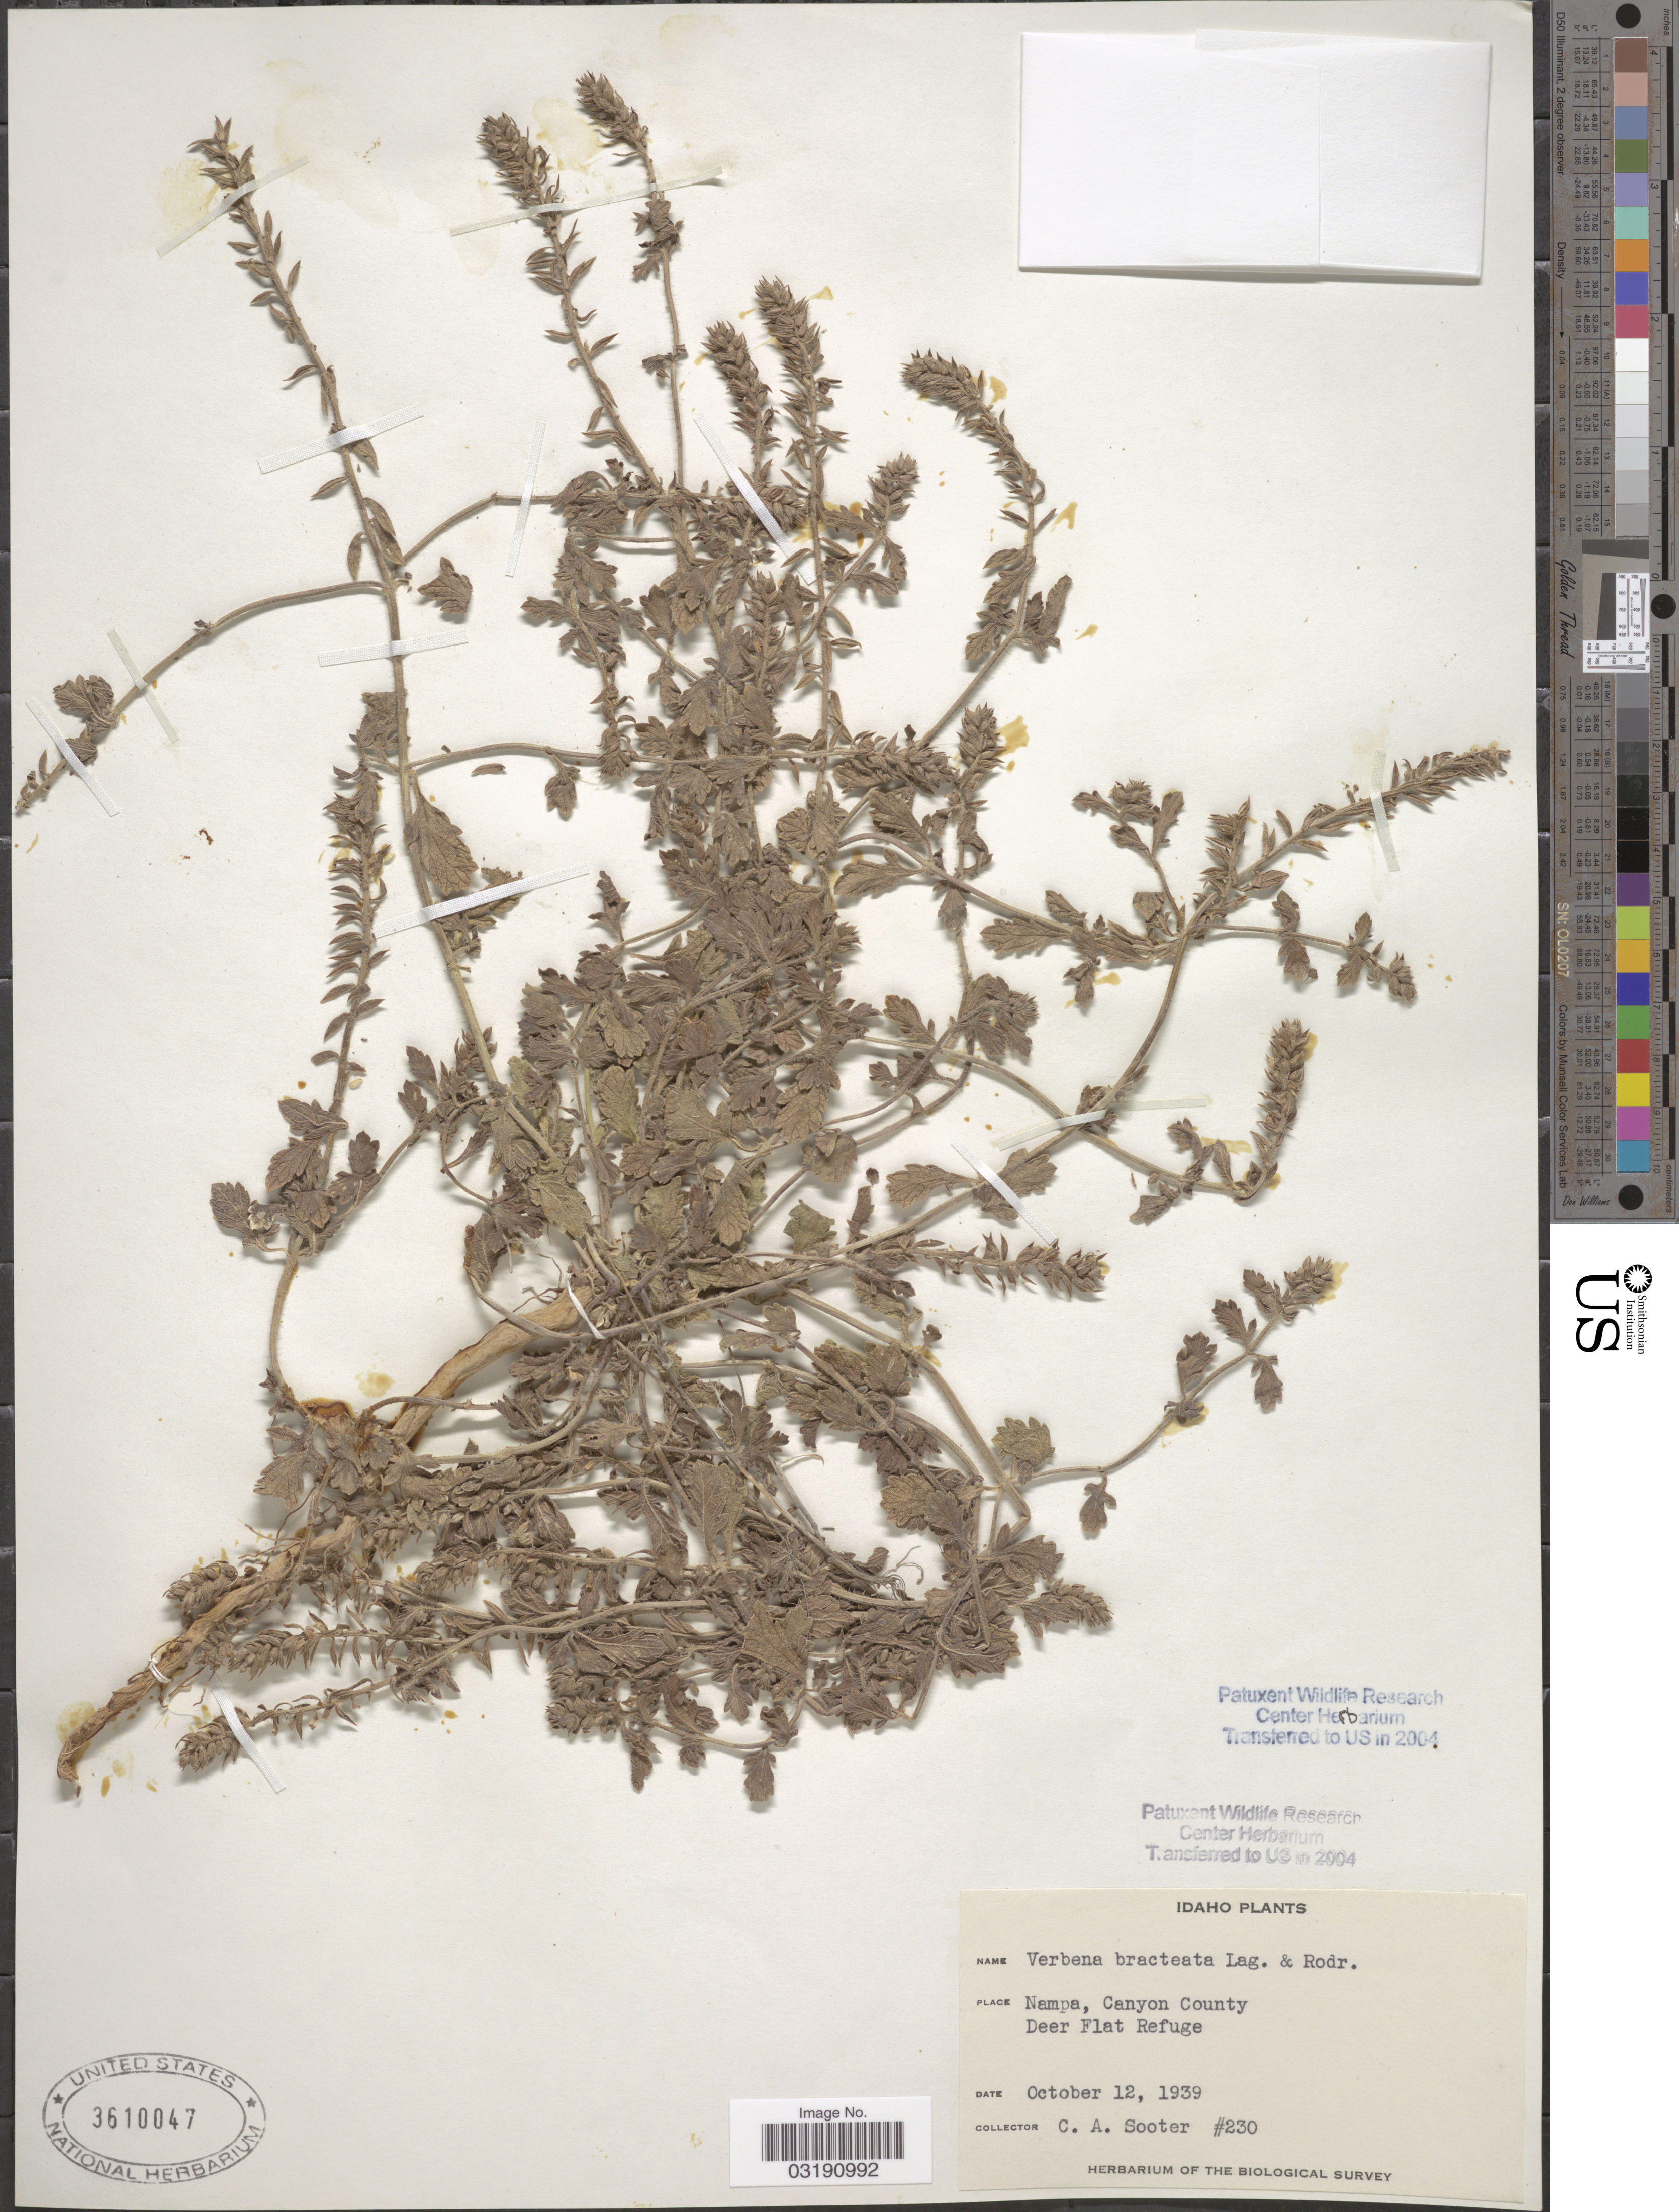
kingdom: Plantae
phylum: Tracheophyta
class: Magnoliopsida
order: Lamiales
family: Verbenaceae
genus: Verbena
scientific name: Verbena bracteata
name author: Cav. ex Lag. & Rodr.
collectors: C. Sooter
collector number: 230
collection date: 1939-10-12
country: United States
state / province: Idaho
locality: Nampa, Canyon County. Deer Flat Refuge.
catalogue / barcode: US 3610047